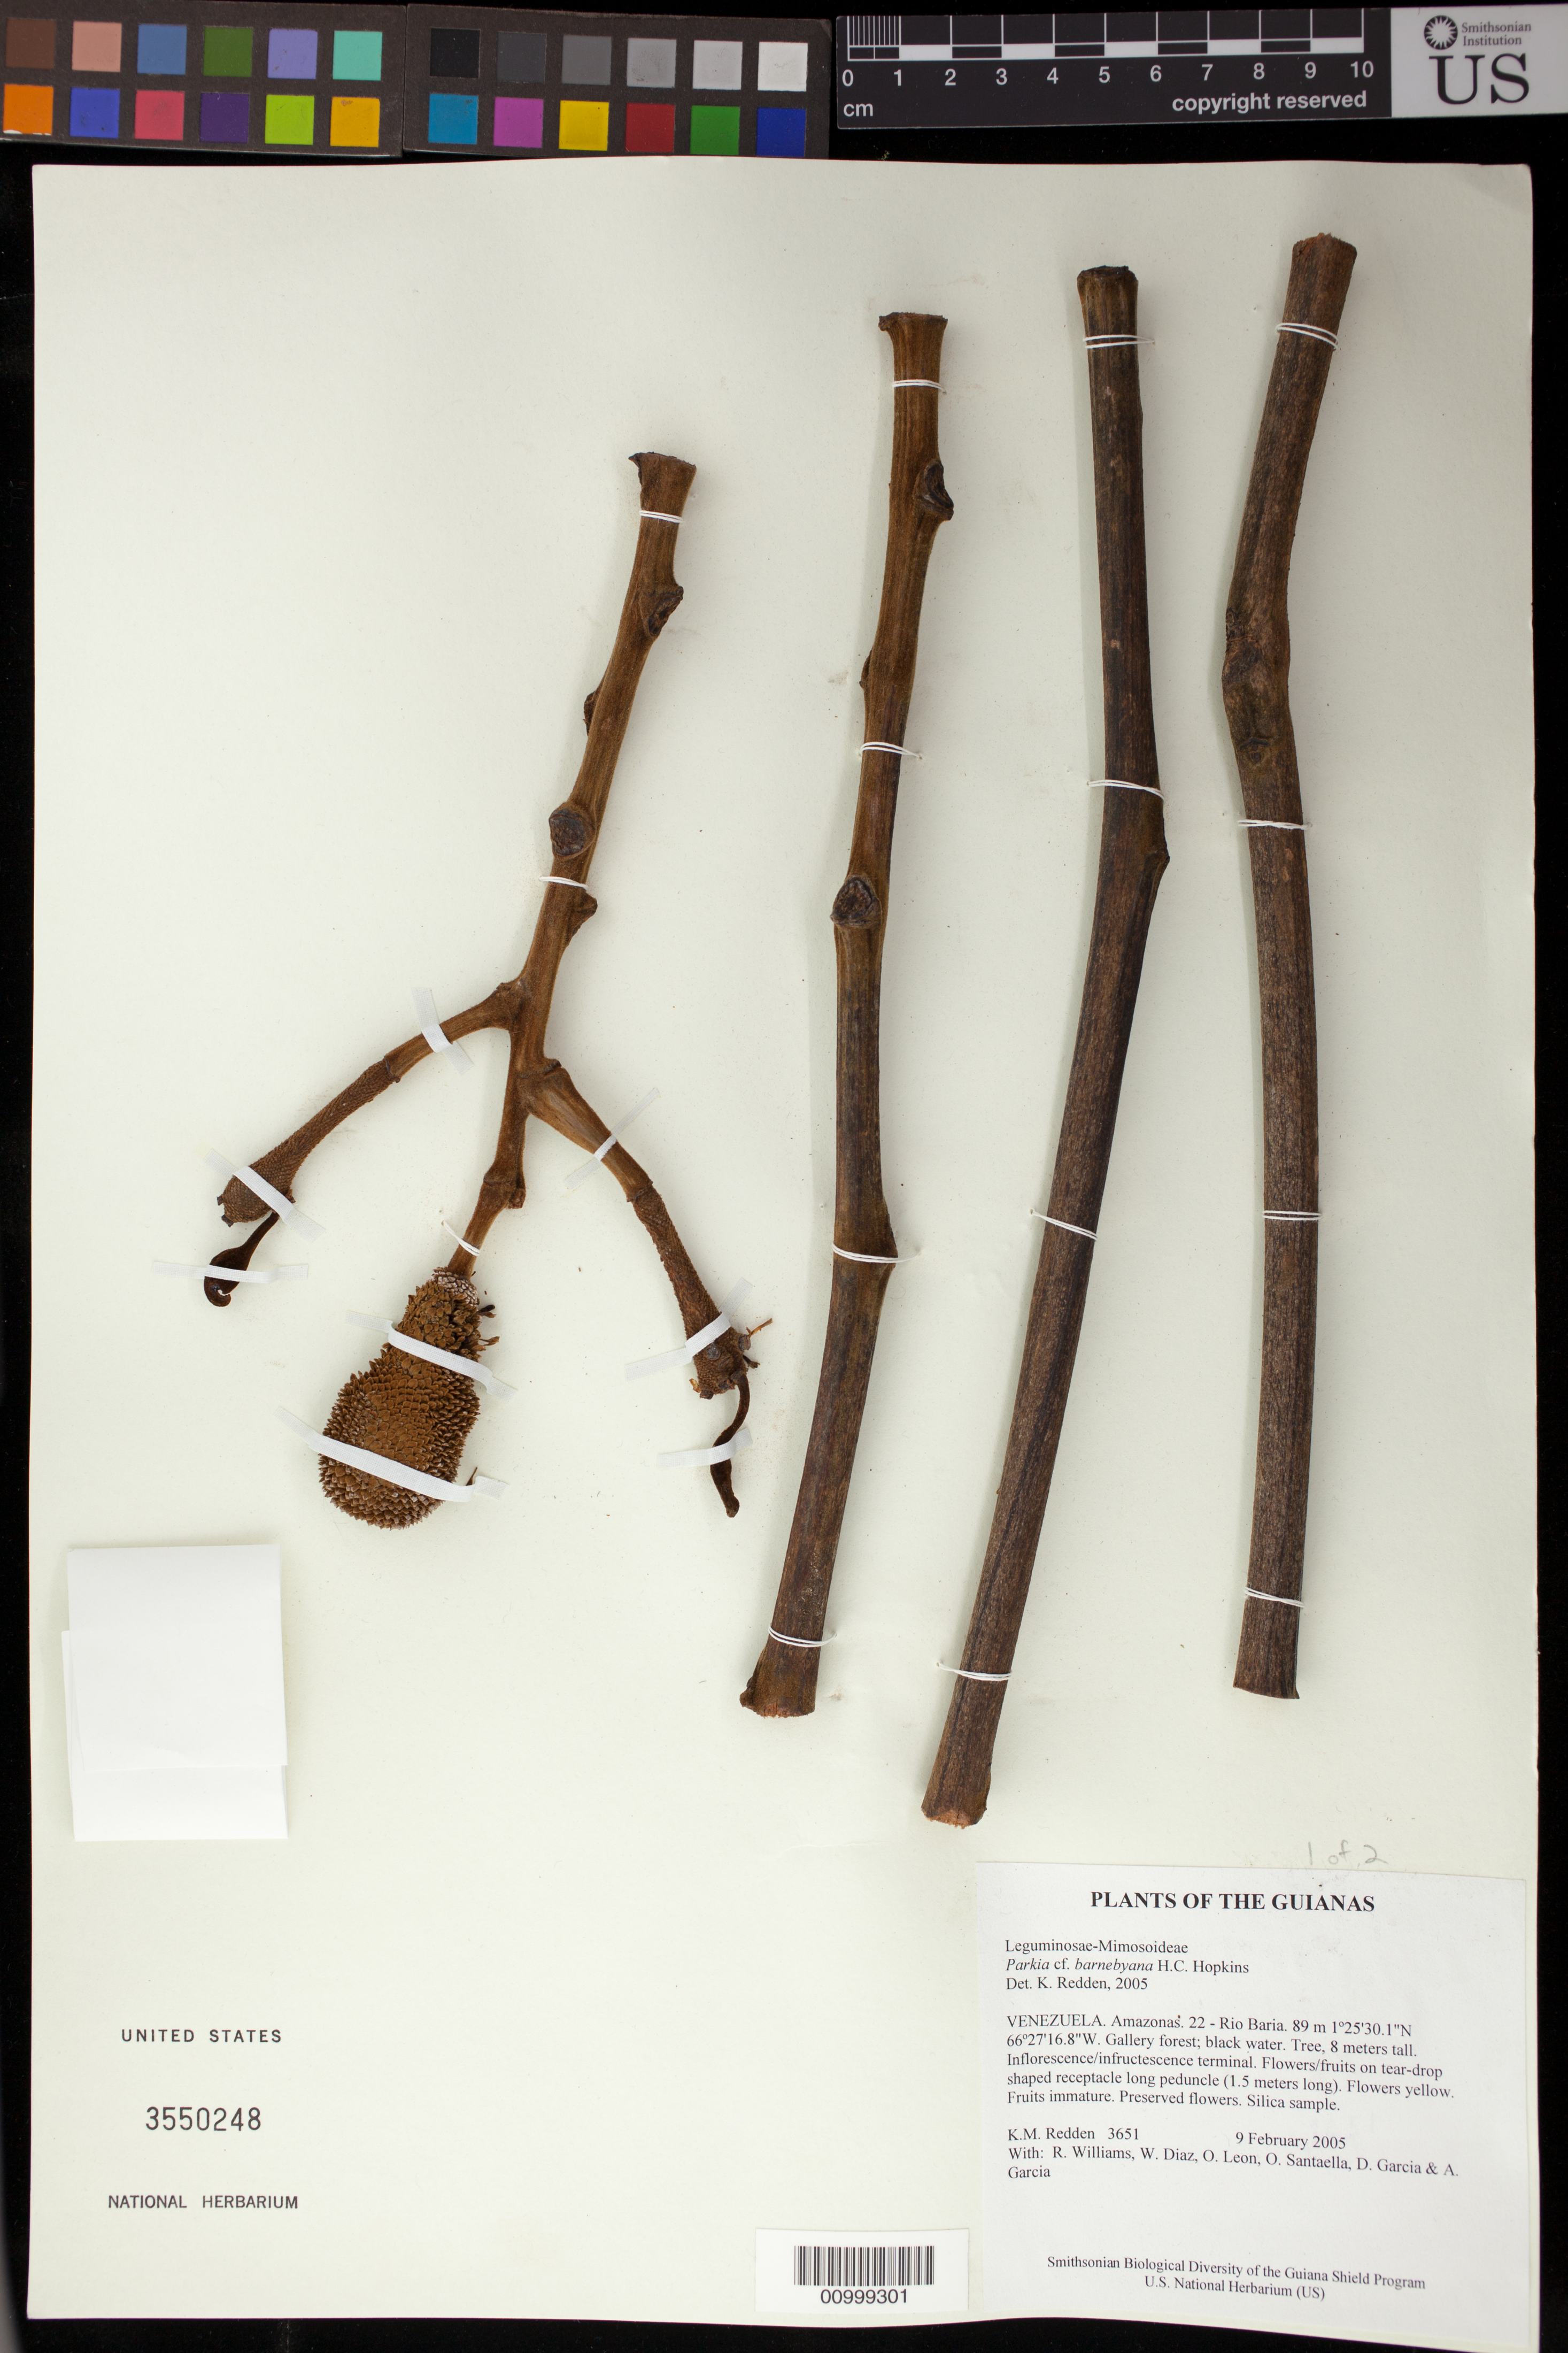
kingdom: Plantae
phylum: Tracheophyta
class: Magnoliopsida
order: Fabales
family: Fabaceae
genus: Parkia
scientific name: Parkia barnebyana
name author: H.C. Hopkins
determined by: Redden, K. M.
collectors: K. M. Redden, R. Williams, W. Díaz P., O. León, O. Santaella, D. Garcia & A. Garcia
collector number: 3651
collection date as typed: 9 February 2005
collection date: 2005-02-09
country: Venezuela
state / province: Amazonas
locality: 22 - Rio Baria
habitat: Gallery forest; black water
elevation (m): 89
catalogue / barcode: US 3550248